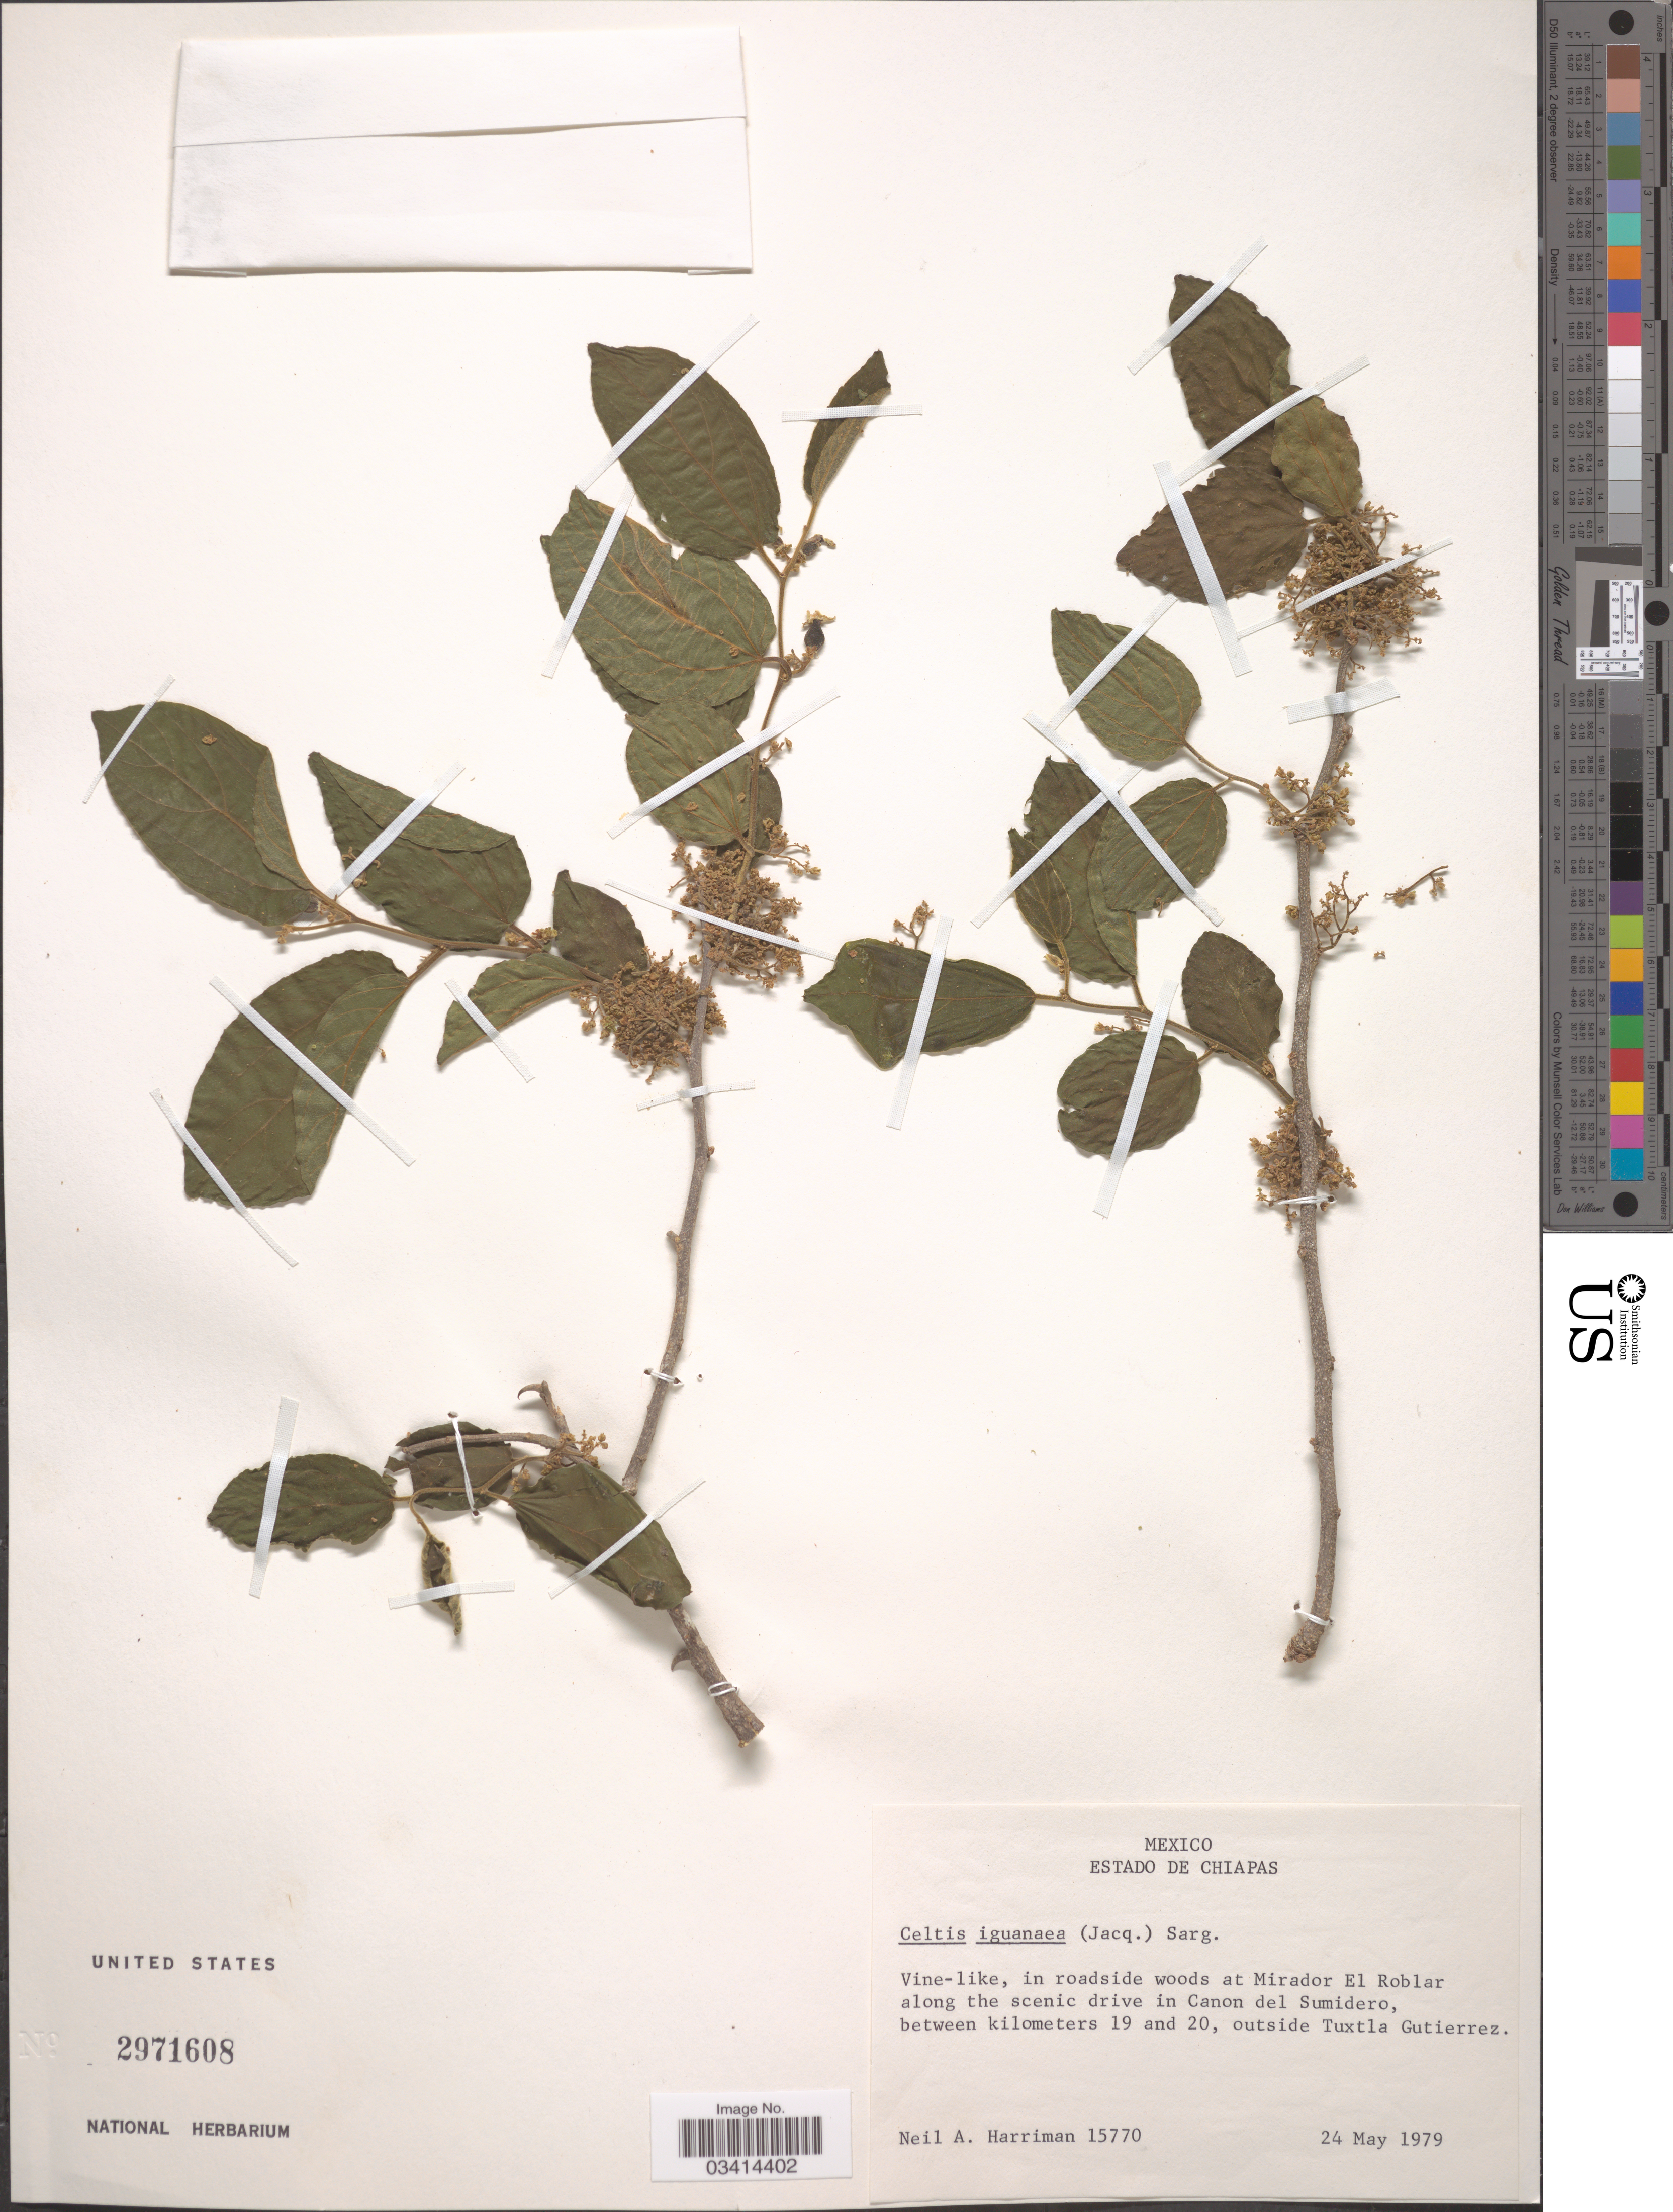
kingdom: Plantae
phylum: Tracheophyta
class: Magnoliopsida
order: Rosales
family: Cannabaceae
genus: Celtis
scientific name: Celtis iguanaea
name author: (Jacq.) Sarg.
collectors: N. A. Harriman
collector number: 15770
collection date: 1979-05-24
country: Mexico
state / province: Chiapas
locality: At Mirador El Roblar along the scenic drive in Canon del Sumidero, between kilometers 19 and 20, outside Tuxtla Gutierrez.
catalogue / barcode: US 2971608